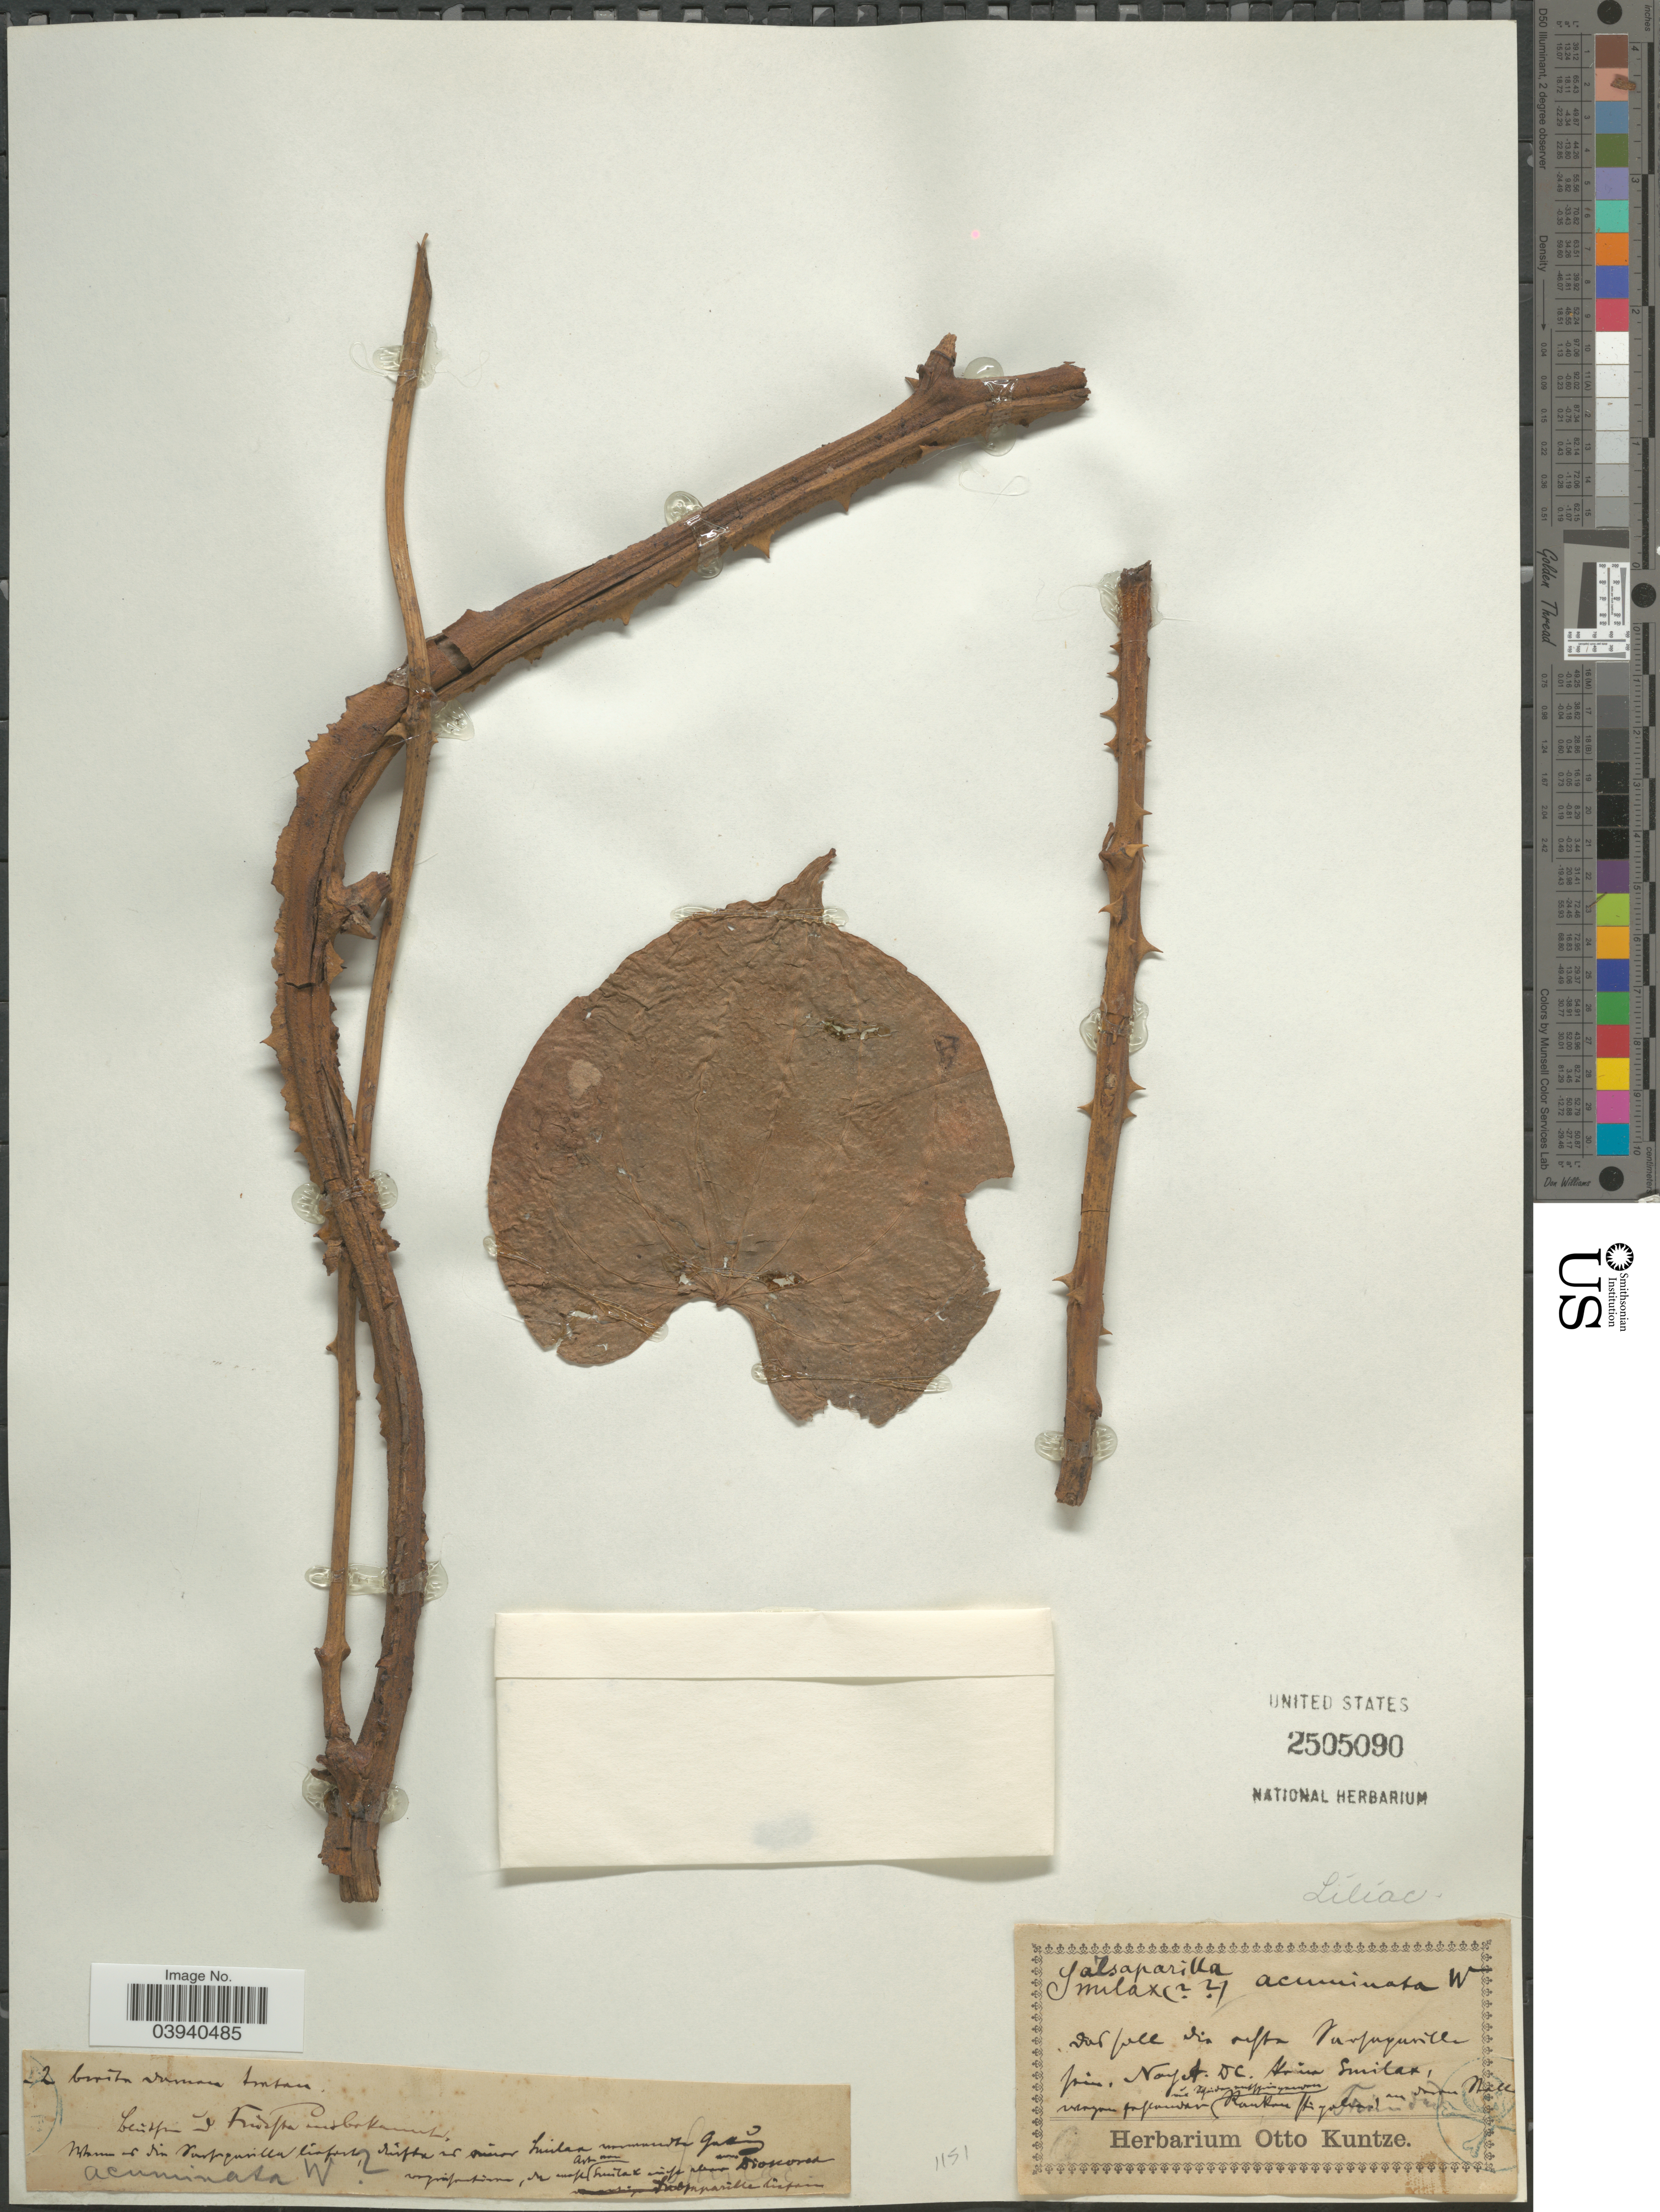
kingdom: Plantae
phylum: Tracheophyta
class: Liliopsida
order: Liliales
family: Smilacaceae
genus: Smilax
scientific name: Smilax aspera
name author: L.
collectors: ex herb. Otto Kuntze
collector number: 2*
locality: [illegible text].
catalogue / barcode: US 2505090